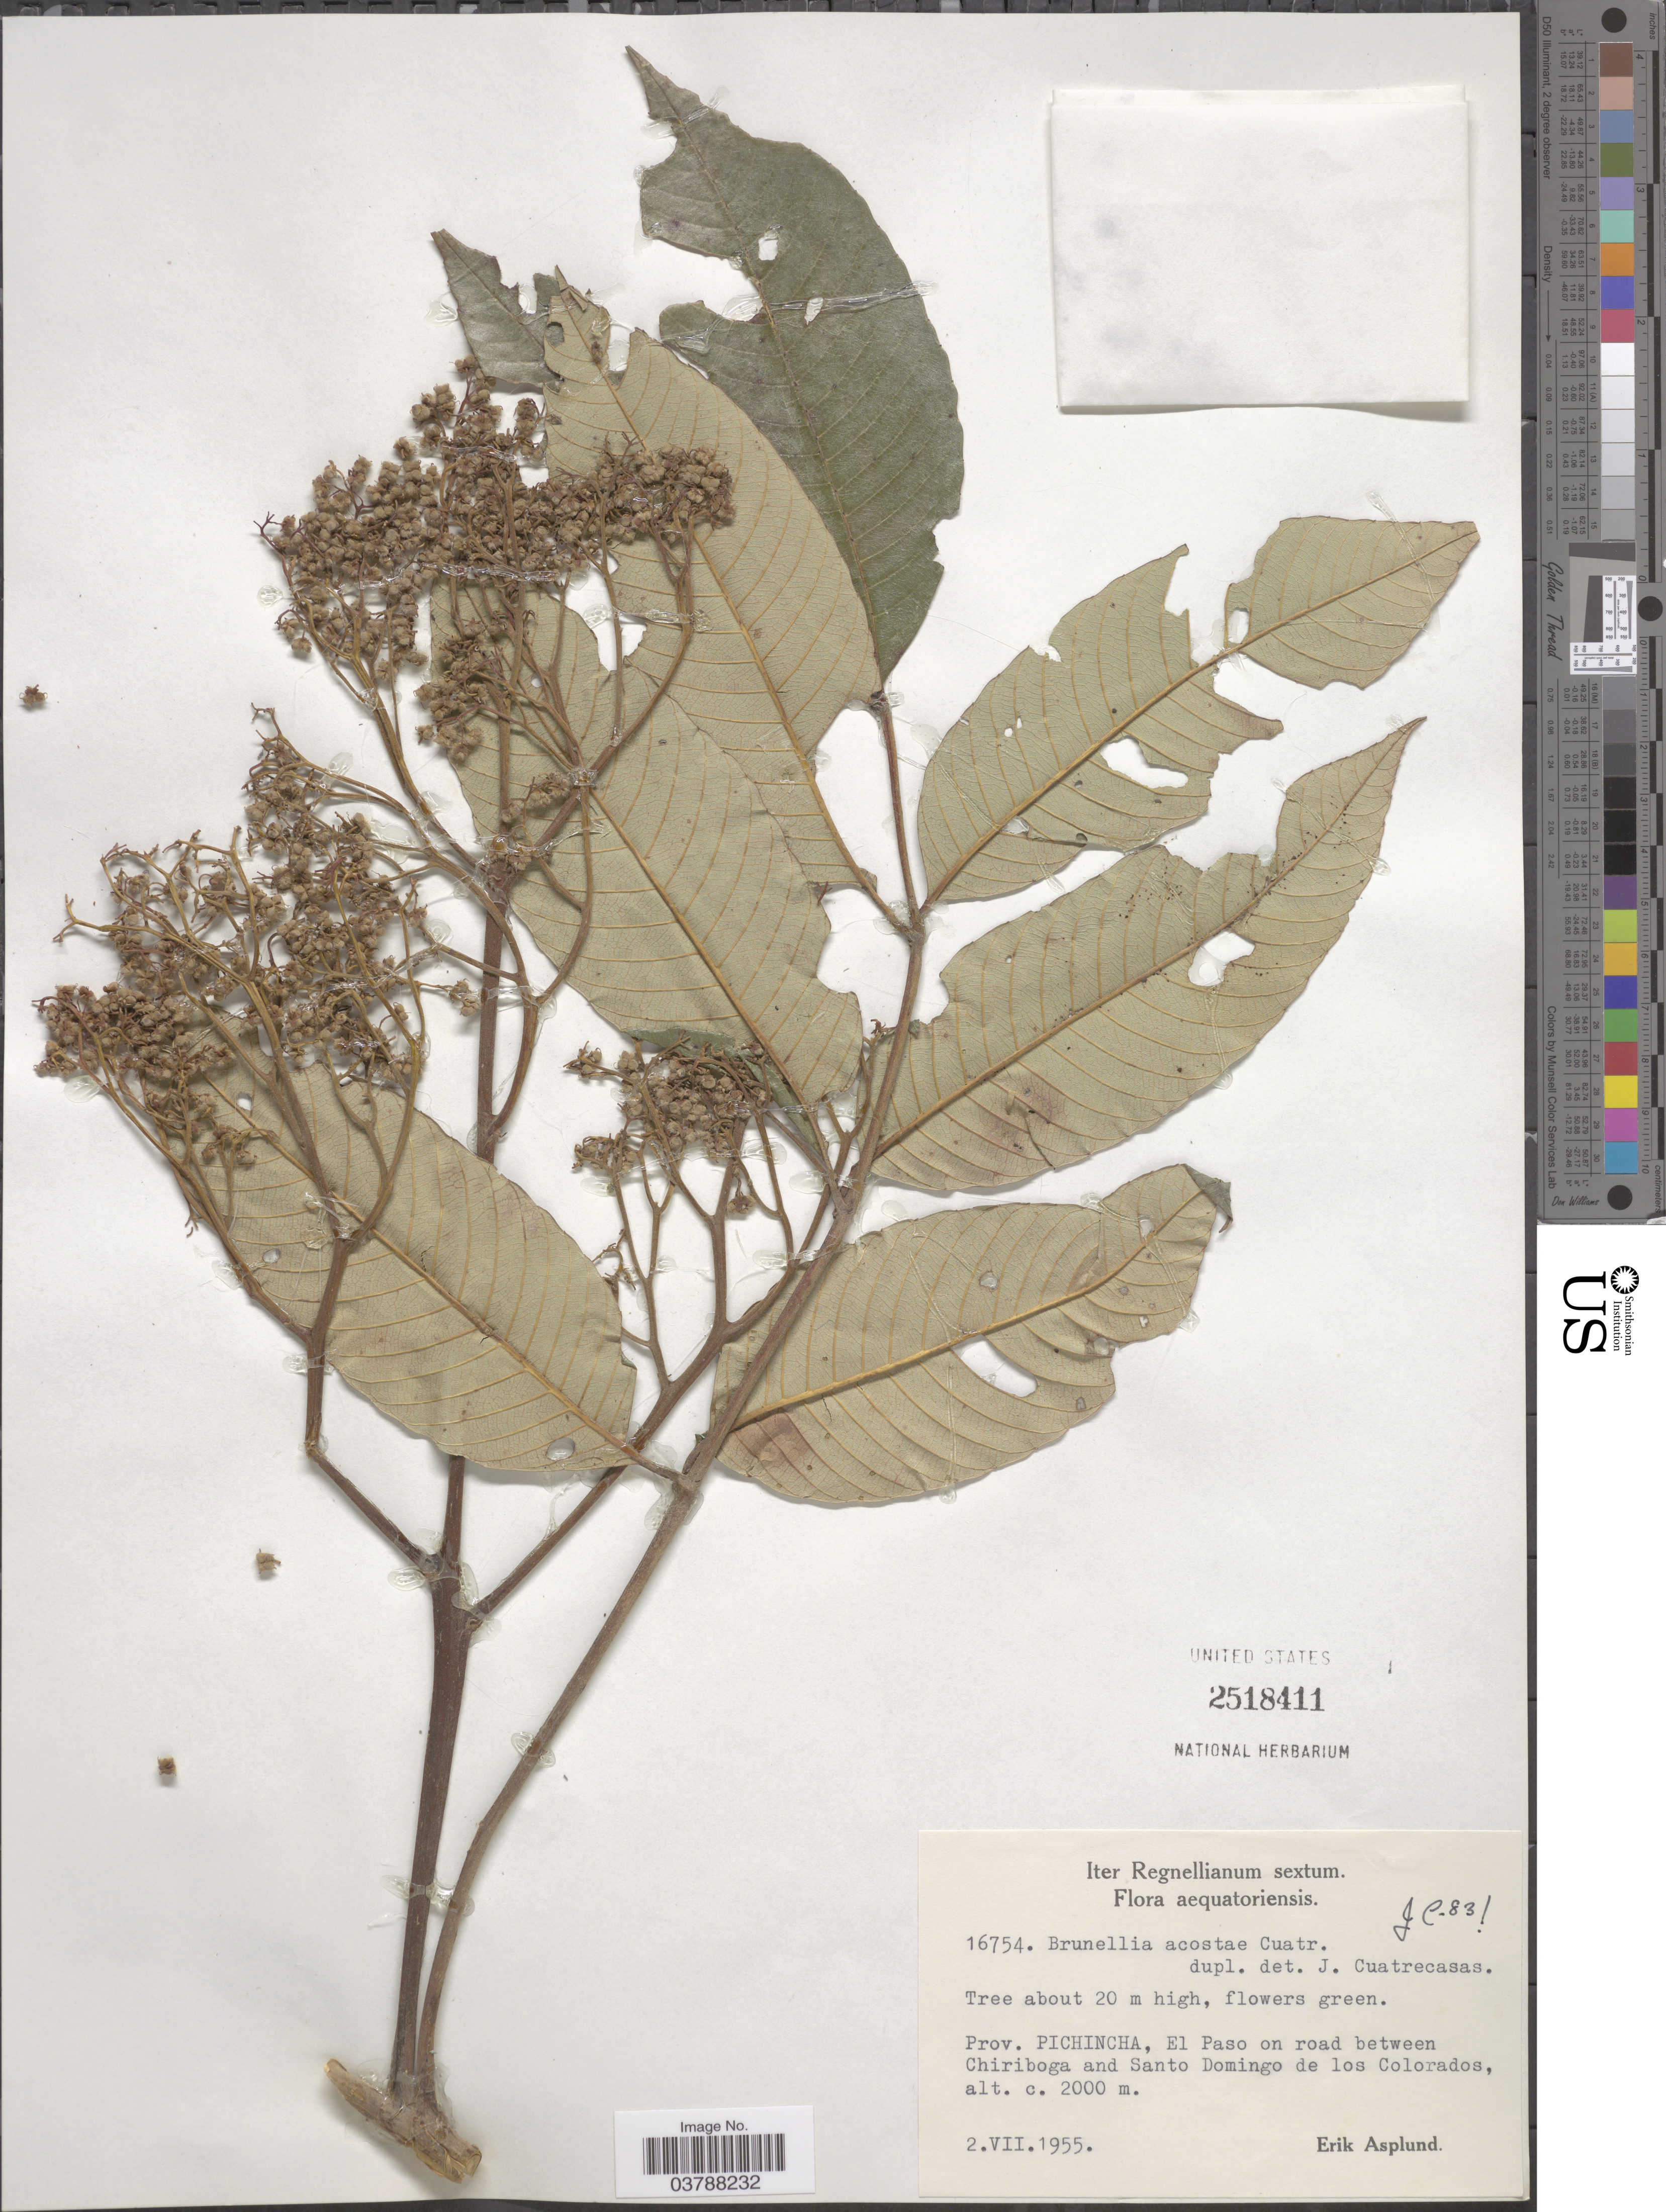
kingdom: Plantae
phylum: Tracheophyta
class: Magnoliopsida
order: Oxalidales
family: Brunelliaceae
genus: Brunellia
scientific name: Brunellia acostae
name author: Cuatrec.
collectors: E. Asplund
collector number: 16754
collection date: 1955-07-02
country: Ecuador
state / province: Pichincha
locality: El Paso on road between Chiriboga and Santo Domingo de los Colorados.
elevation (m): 2000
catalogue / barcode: US 2518411